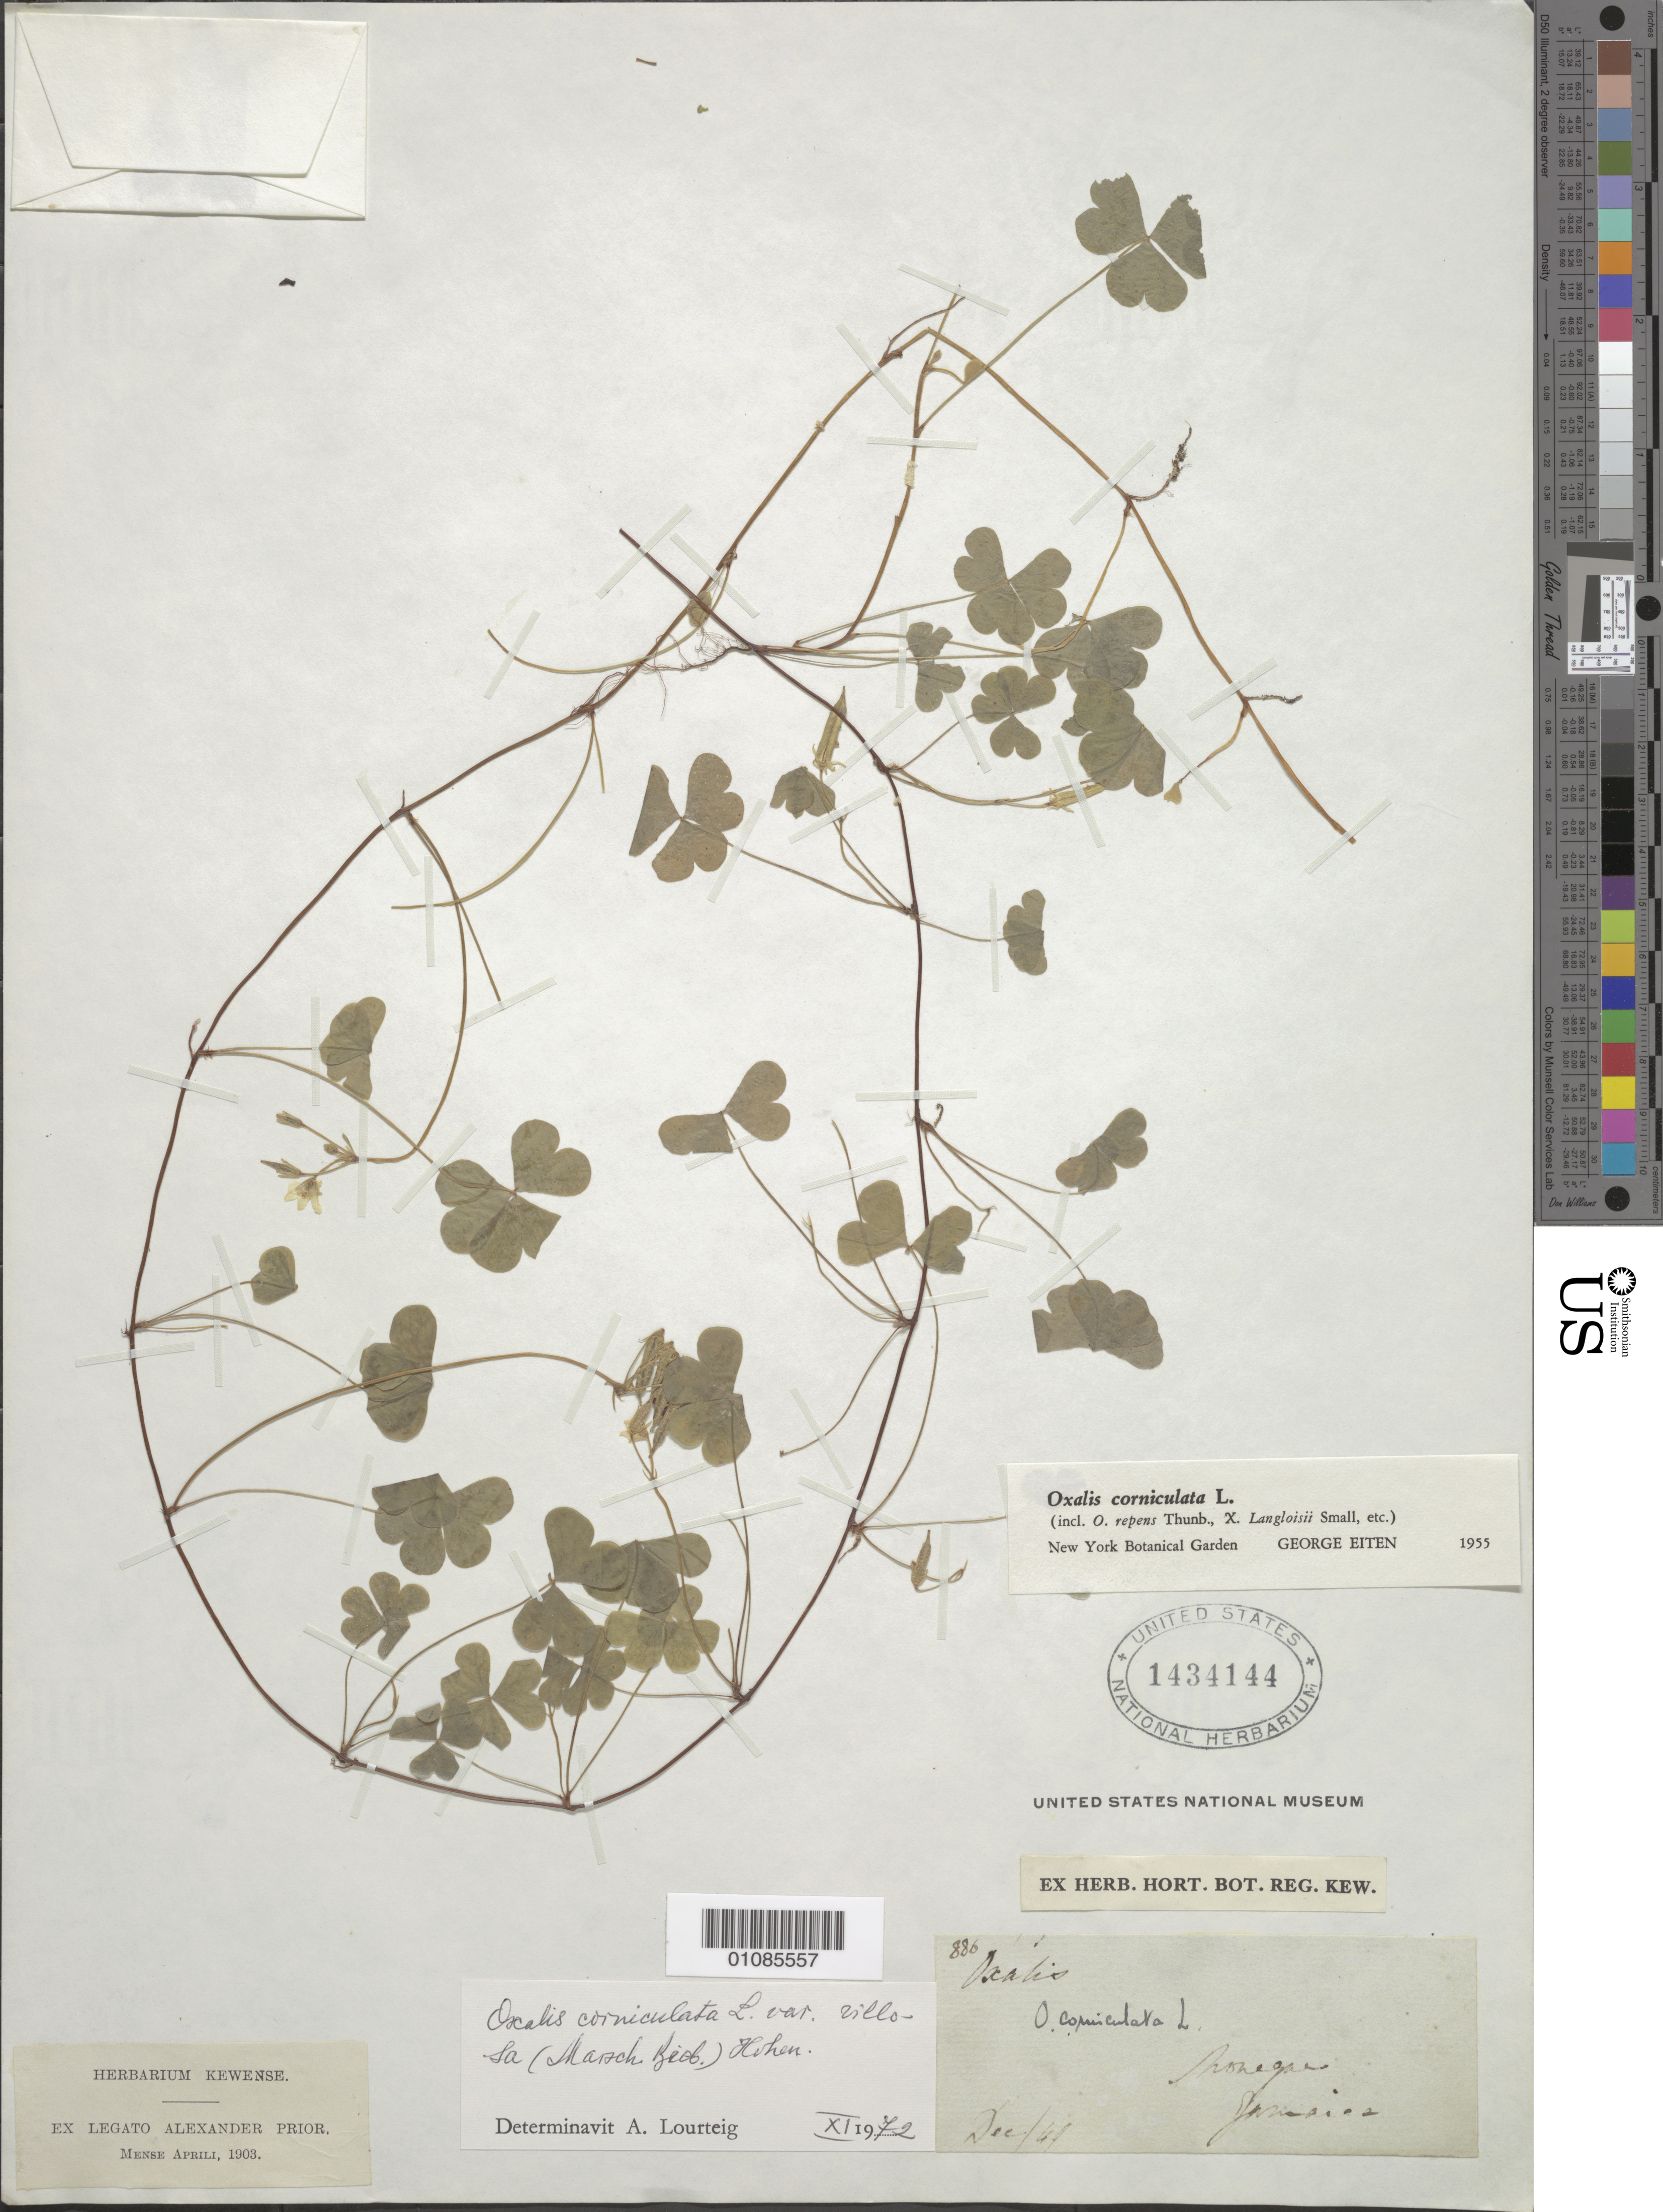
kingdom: Plantae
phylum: Tracheophyta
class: Magnoliopsida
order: Oxalidales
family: Oxalidaceae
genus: Oxalis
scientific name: Oxalis corniculata var. villosa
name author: (M. Bieb.) Hohen.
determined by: Lourteig, A.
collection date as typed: Mar 1903 and Apr 1903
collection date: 1903-03,1903-04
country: Jamaica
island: Jamaica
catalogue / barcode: US 1434144